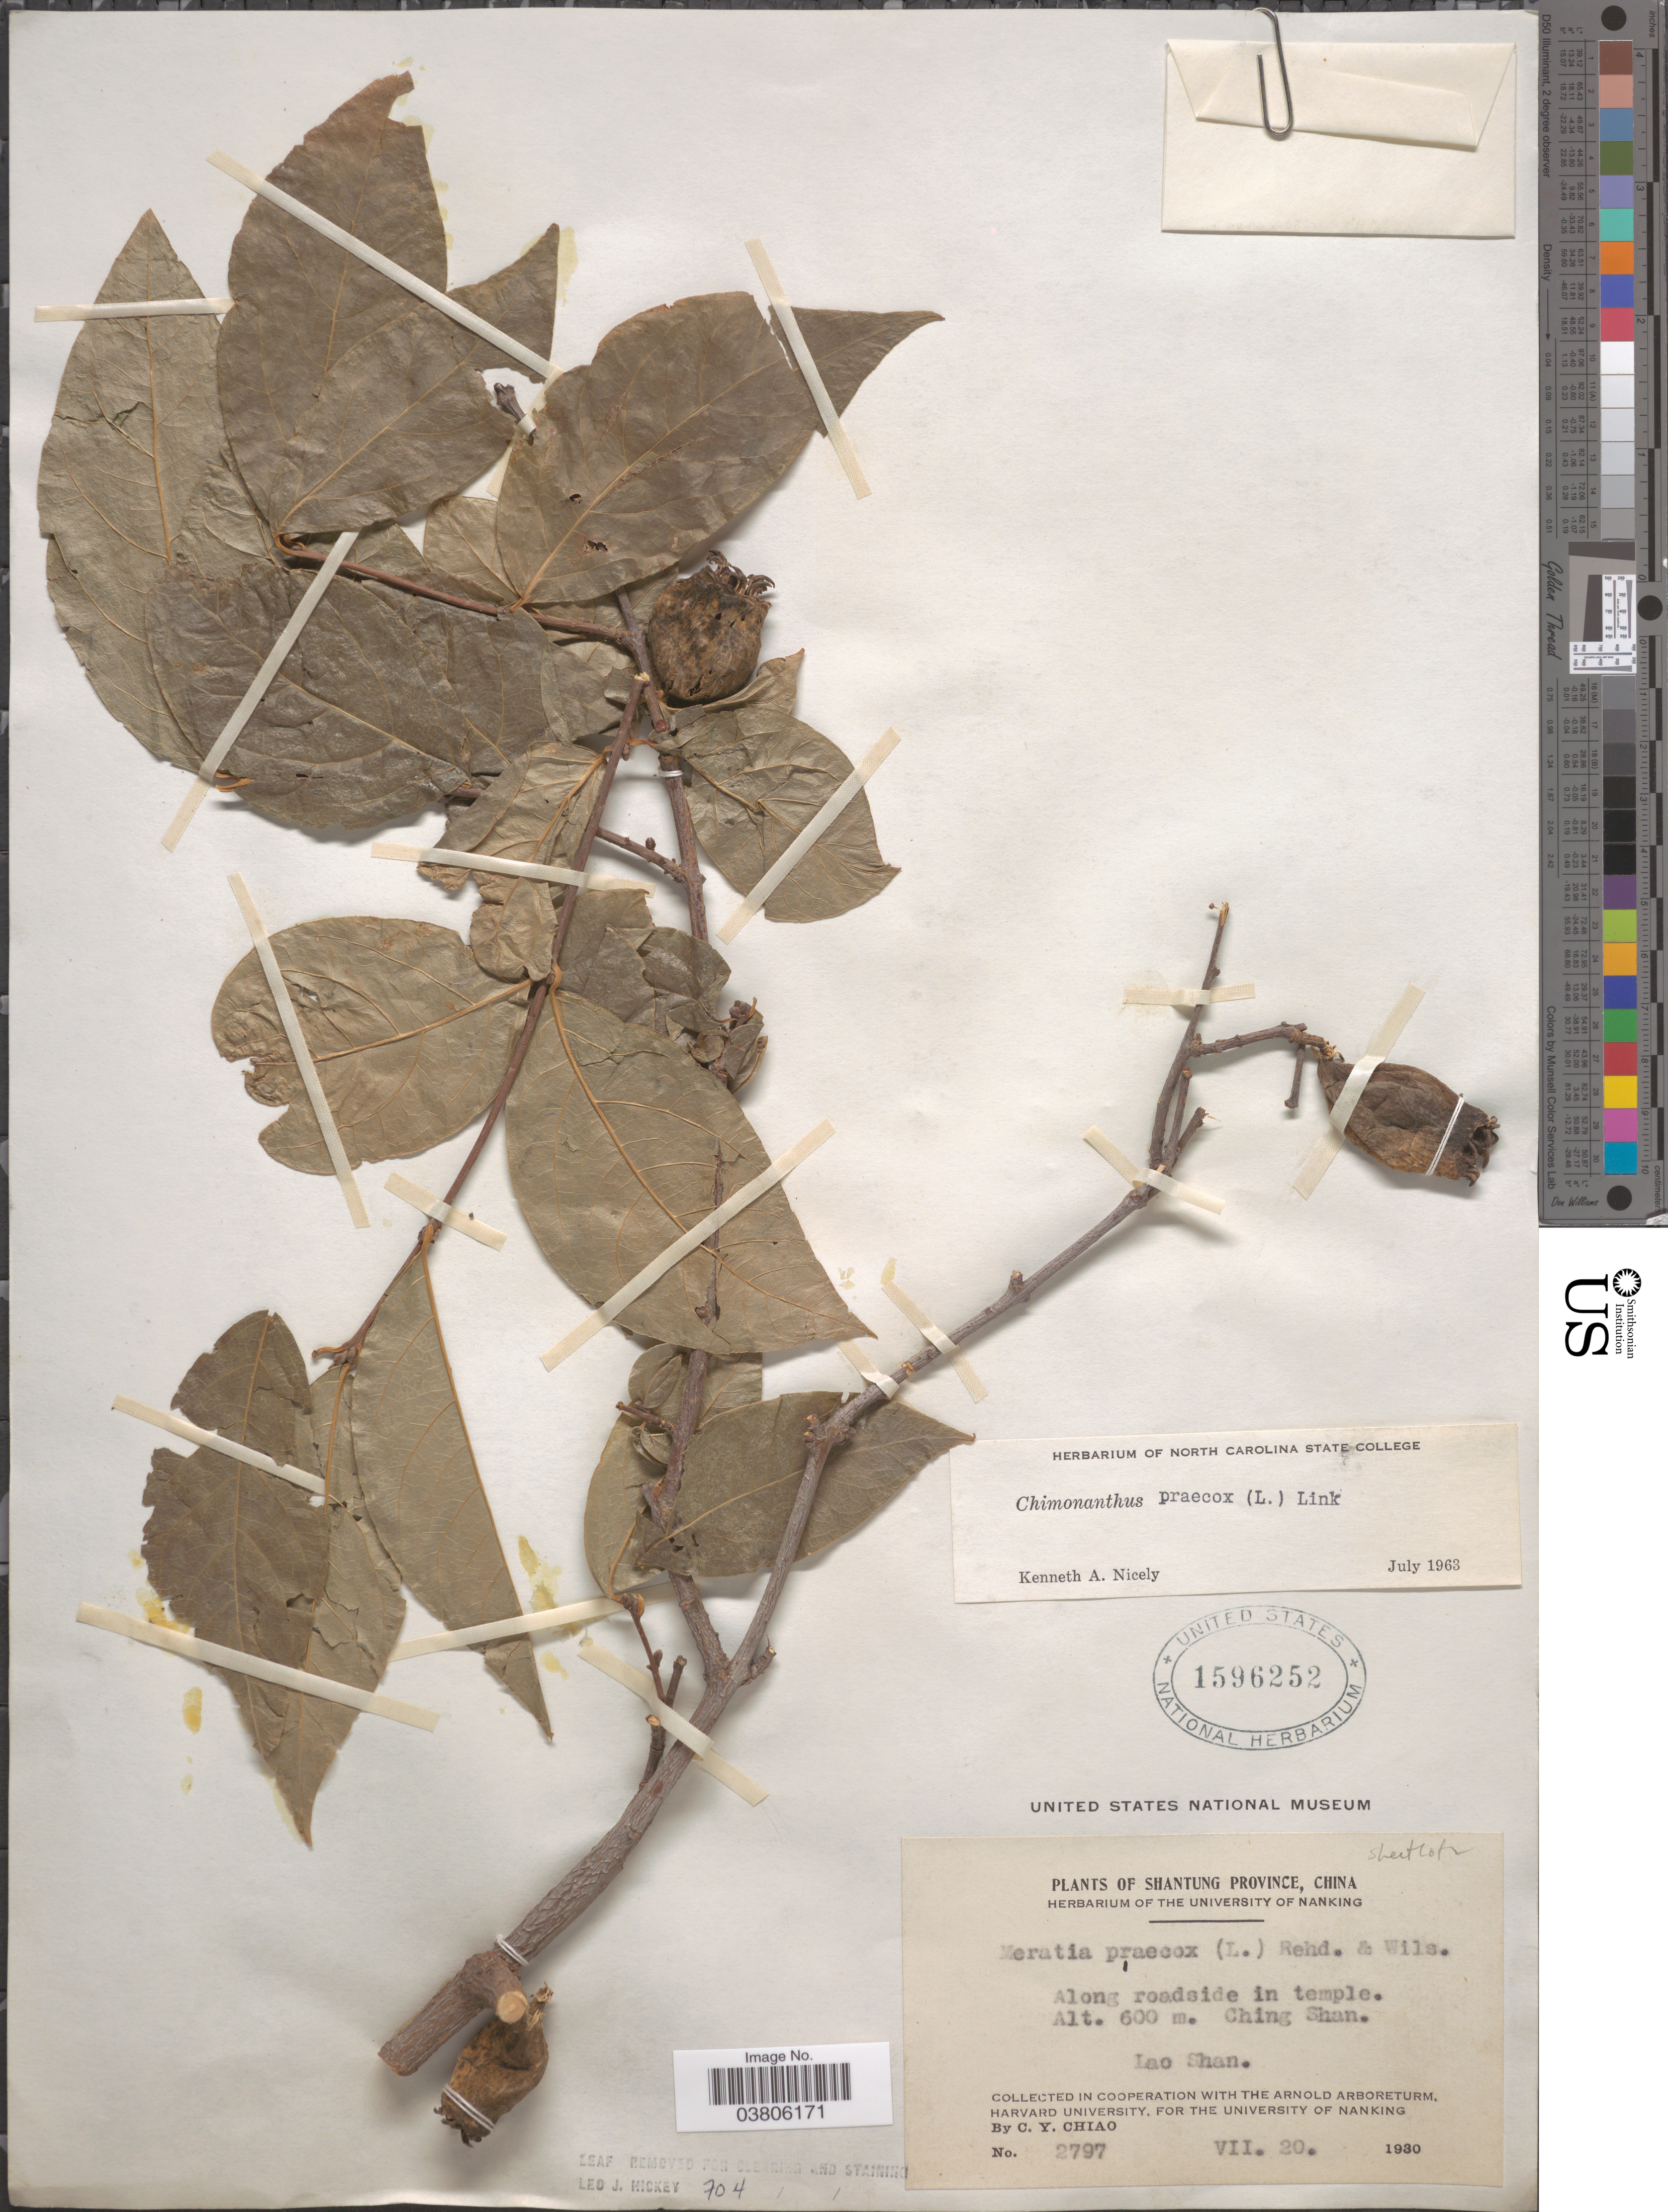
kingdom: Plantae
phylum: Tracheophyta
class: Magnoliopsida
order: Laurales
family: Calycanthaceae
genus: Chimonanthus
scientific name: Chimonanthus praecox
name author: (L.) Link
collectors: C. Y. Chiao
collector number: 2797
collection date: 1930-07-20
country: China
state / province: Shandong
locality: Shantung Province. Ching Shan. Lao Shan.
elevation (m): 600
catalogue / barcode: US 1596252